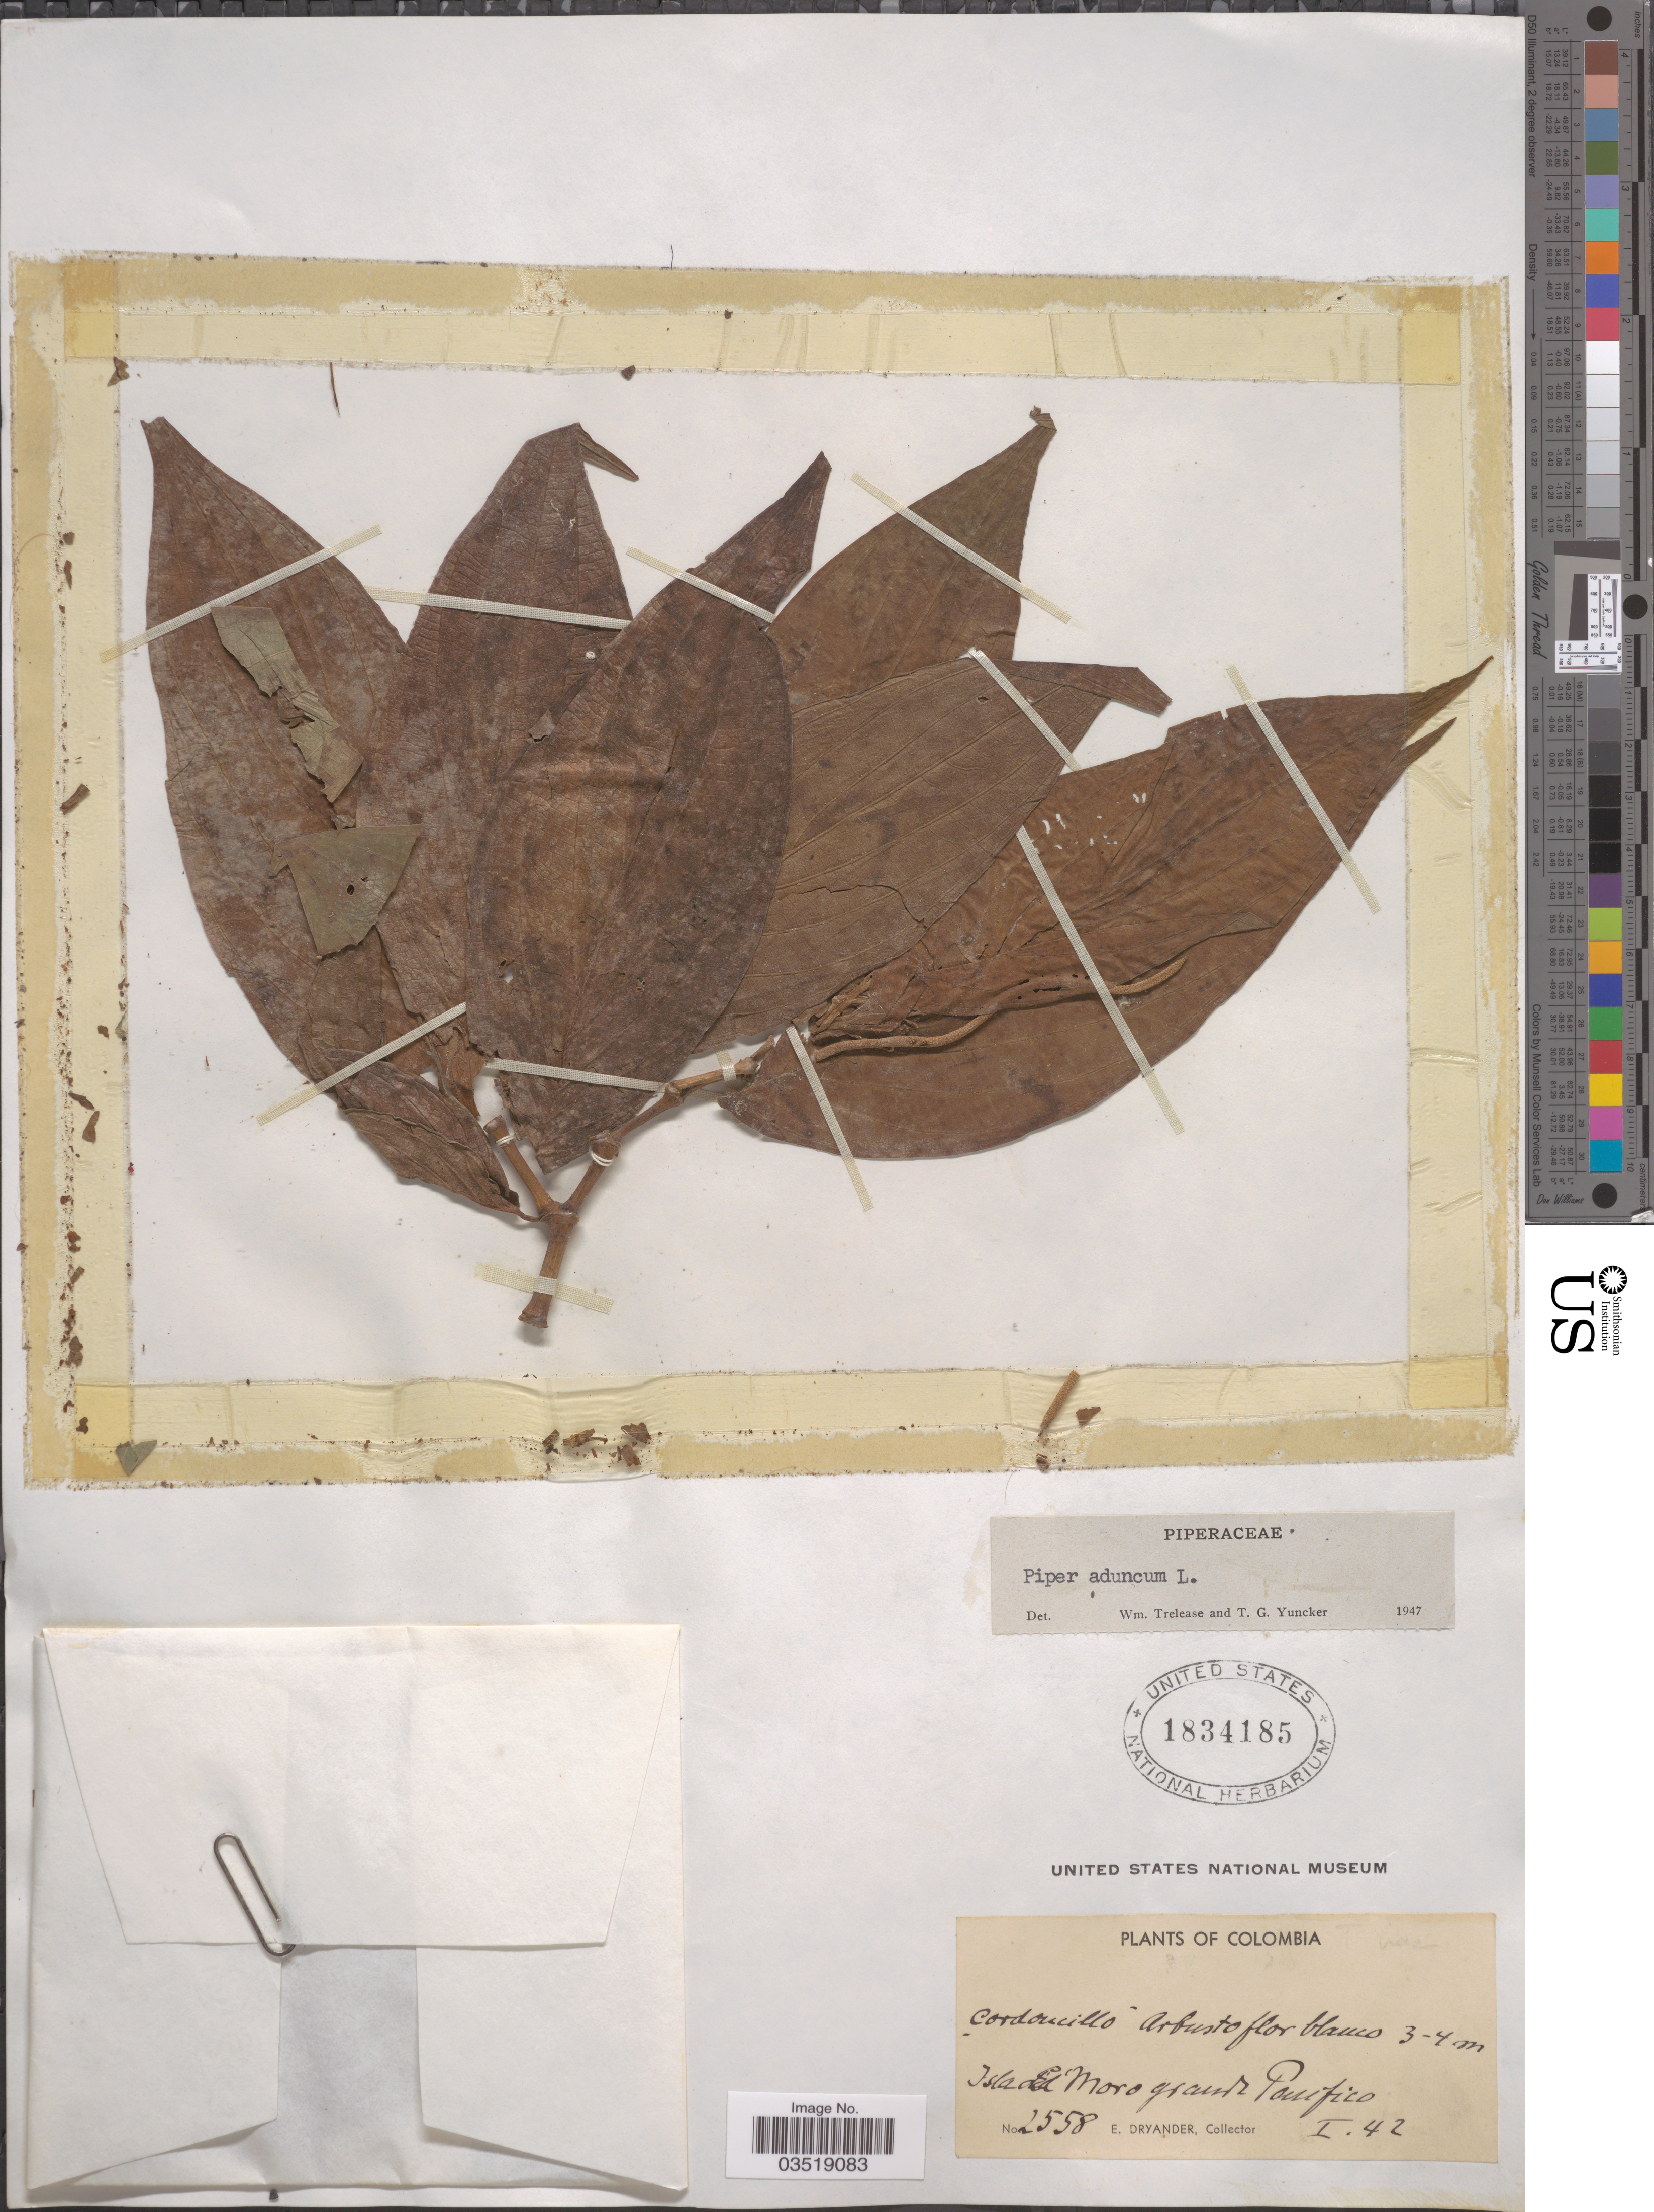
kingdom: Plantae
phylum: Tracheophyta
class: Magnoliopsida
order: Piperales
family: Piperaceae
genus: Piper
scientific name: Piper aduncum var. aduncum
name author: L.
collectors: E. Dryander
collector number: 2558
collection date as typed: Transcribed d/m/y: /1/42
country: Colombia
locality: Isla El Moro grande Pacifico.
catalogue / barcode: US 1834185